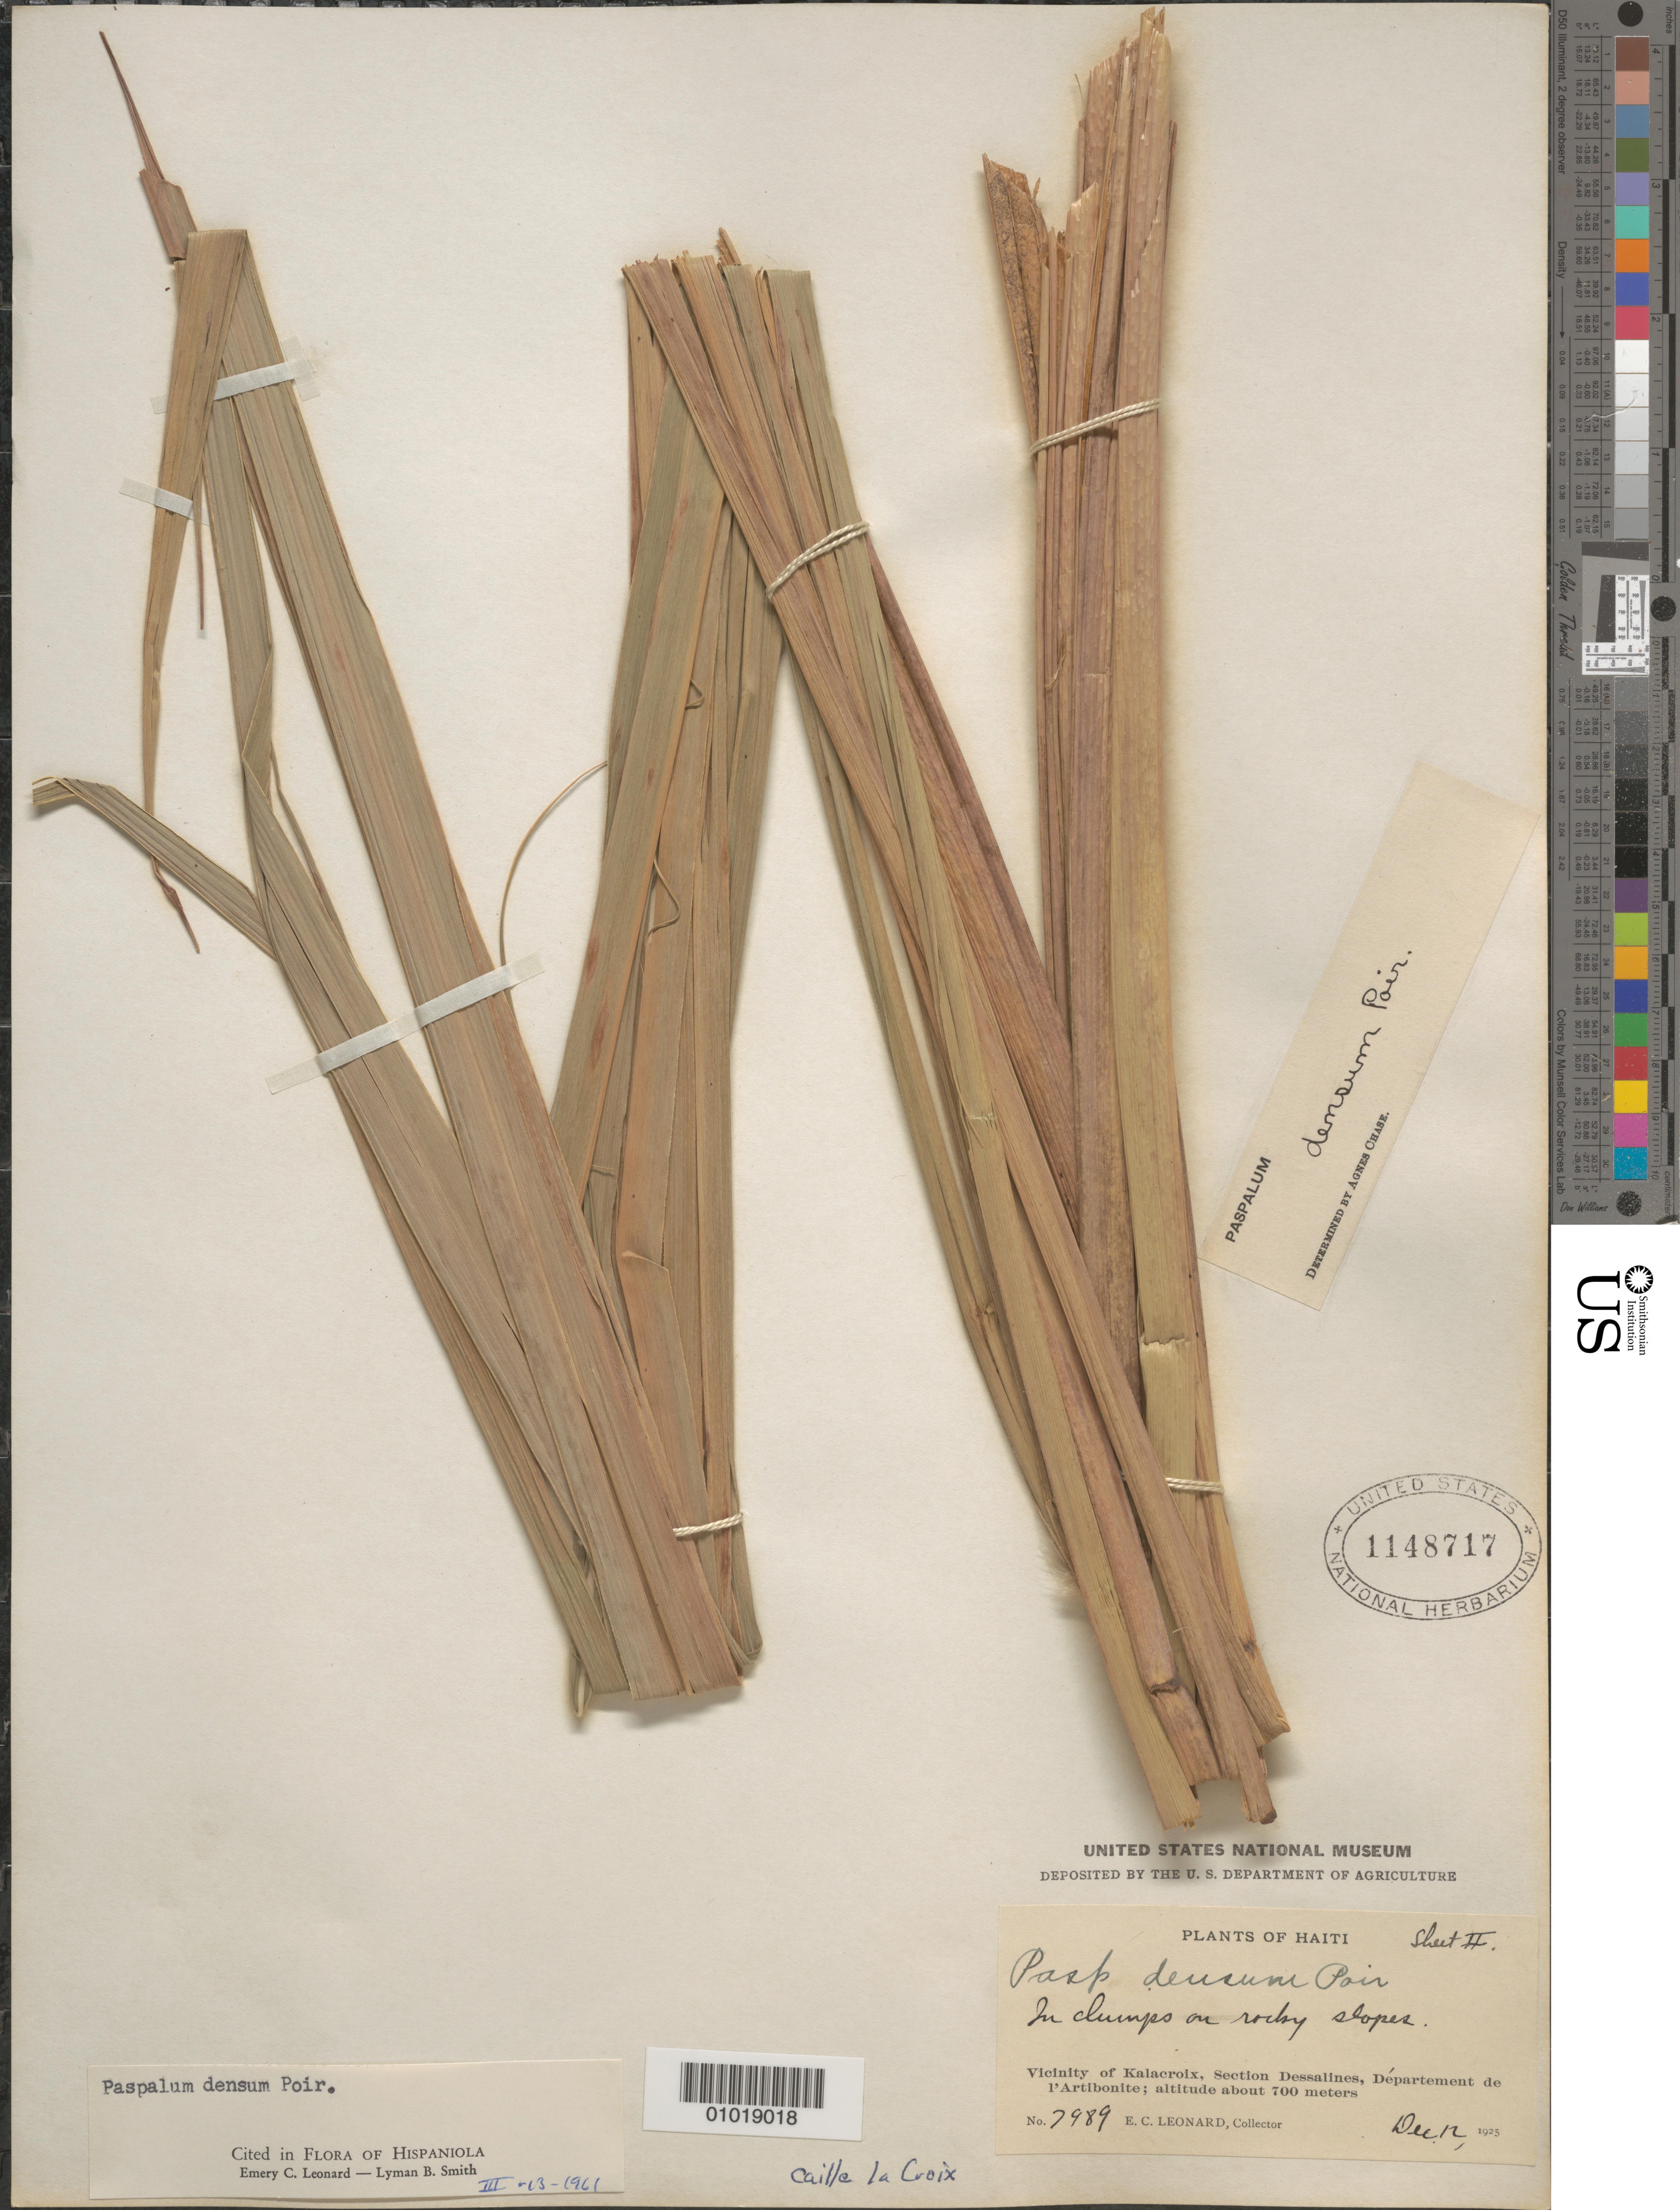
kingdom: Plantae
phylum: Tracheophyta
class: Liliopsida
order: Poales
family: Poaceae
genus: Paspalum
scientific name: Paspalum densum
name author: Poir.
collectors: E. C. Leonard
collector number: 7989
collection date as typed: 12 Dec 1925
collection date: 1925-12-12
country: Haiti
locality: Vic. of Kalacroix, Sec. Dessalines, Dept. de l'Artibonite,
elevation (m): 700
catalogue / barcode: US 1148717